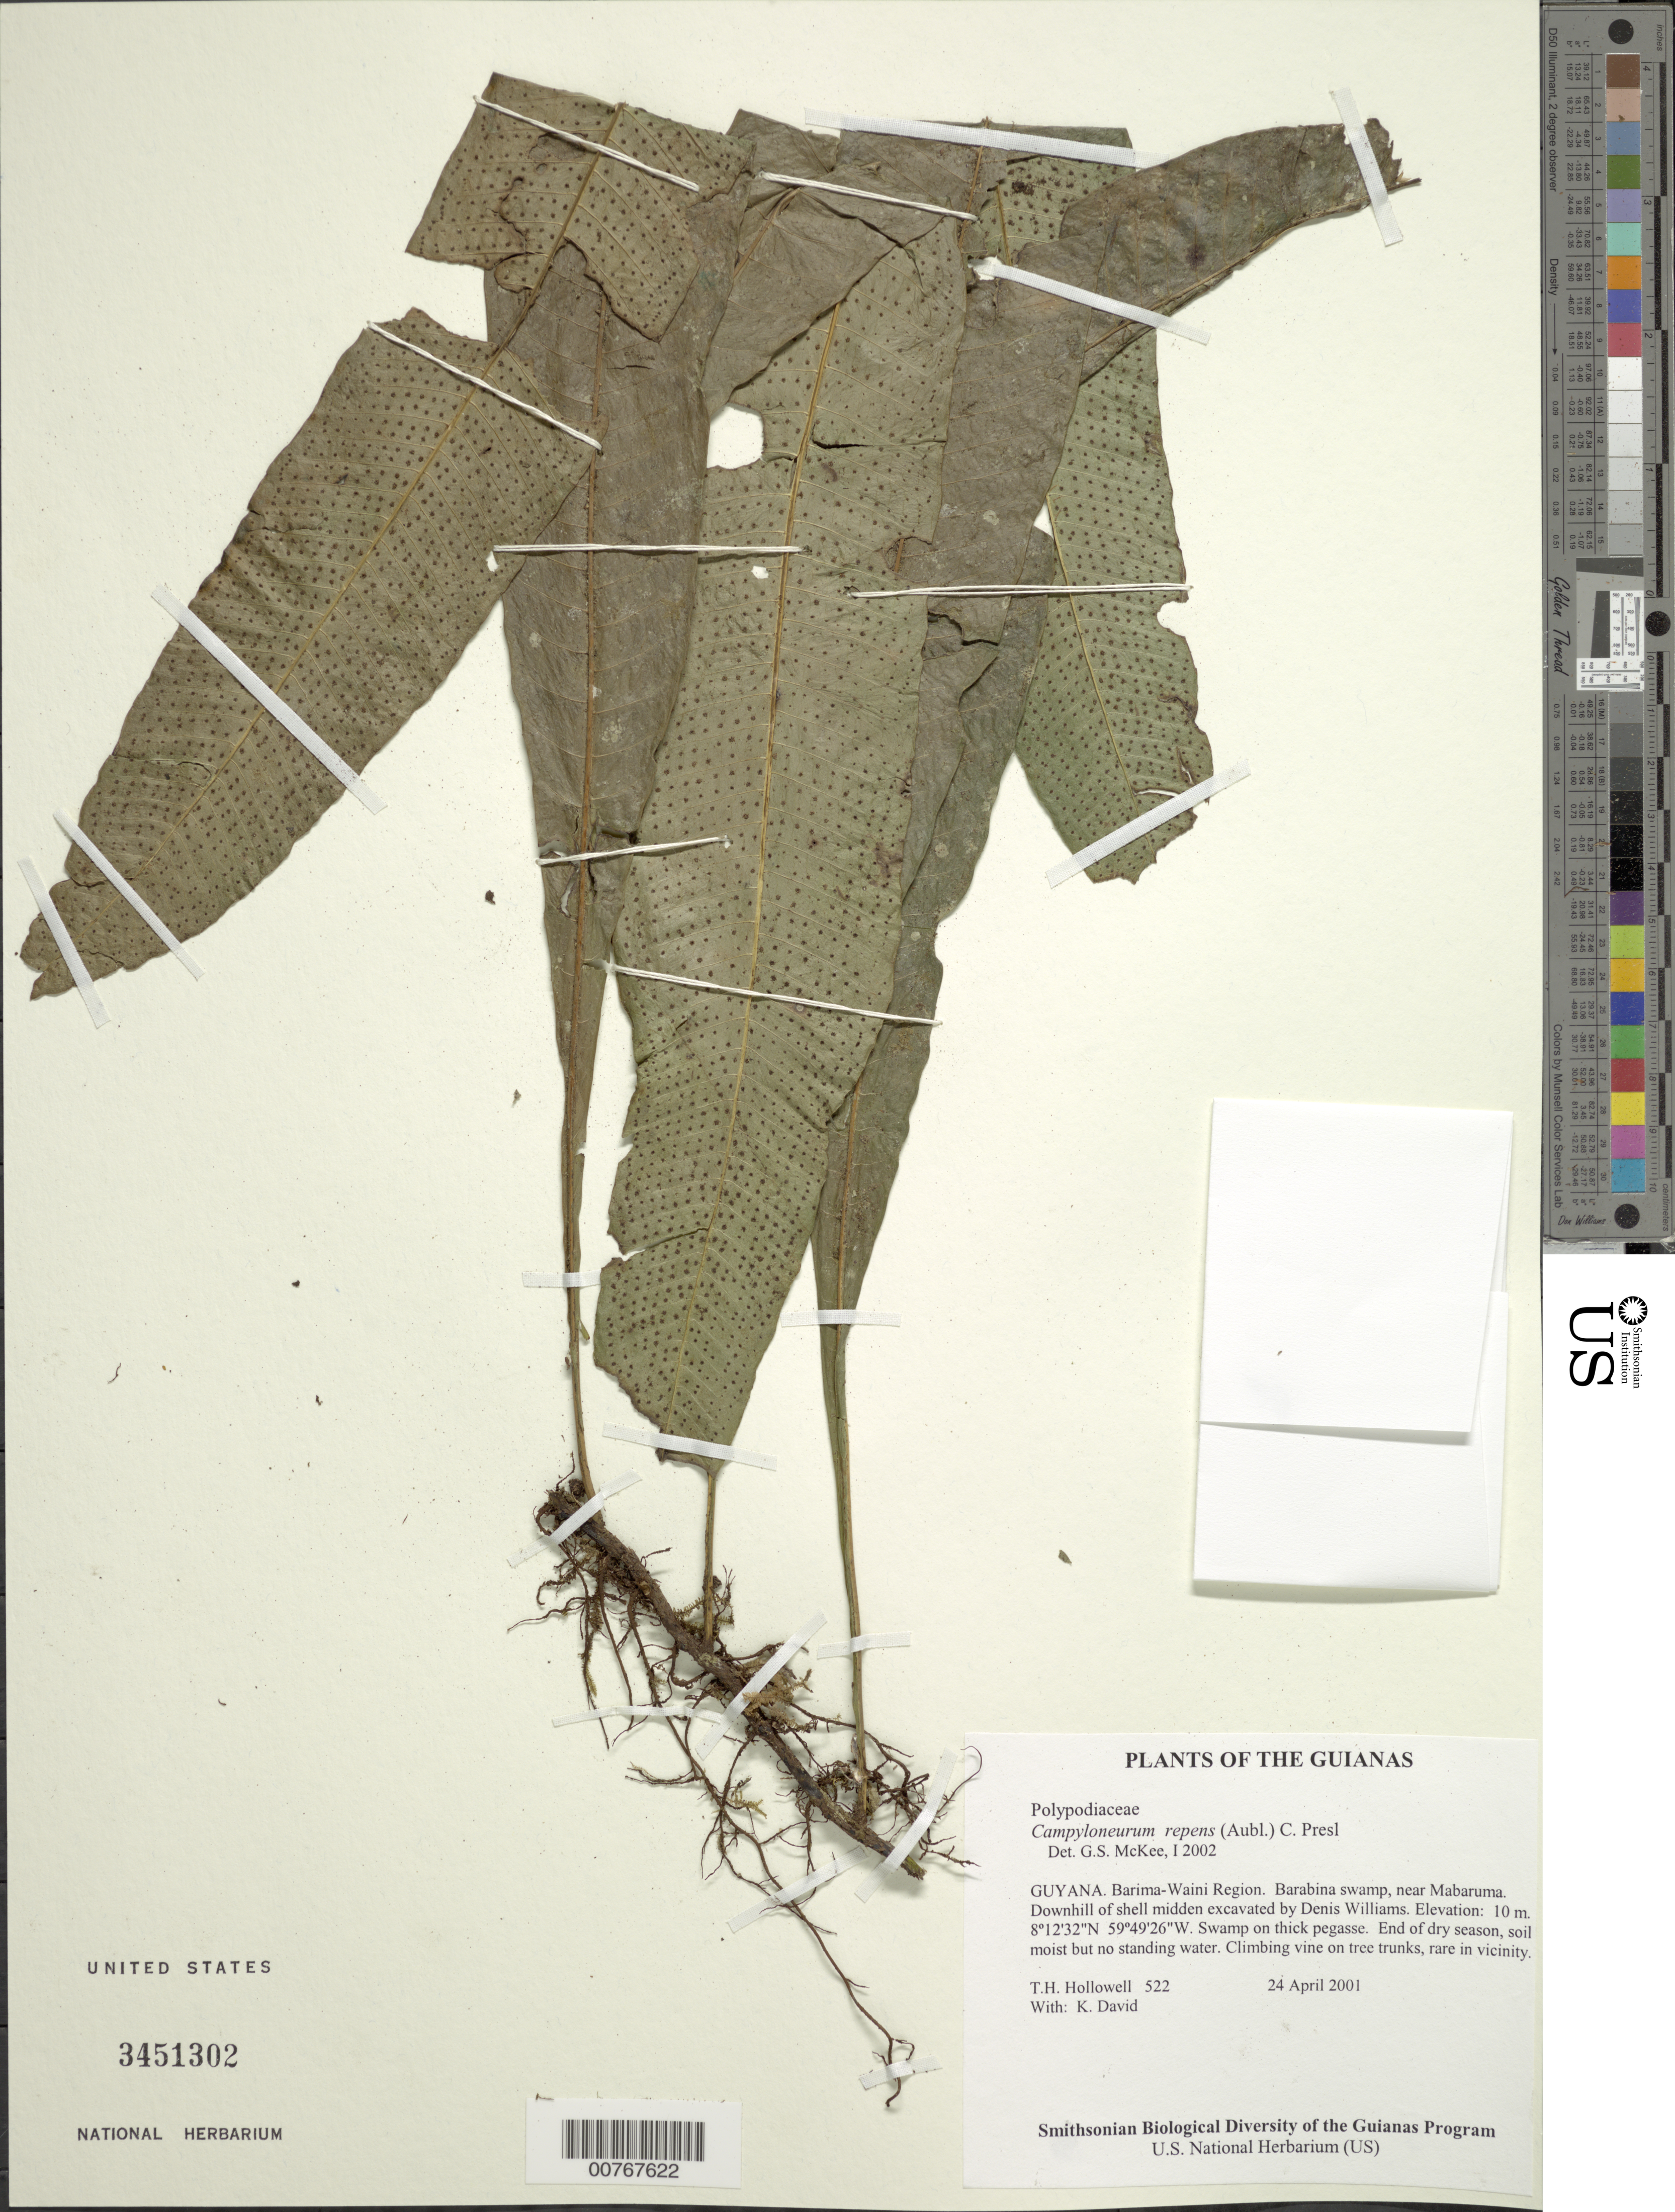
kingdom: Plantae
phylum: Tracheophyta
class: Polypodiopsida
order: Polypodiales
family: Polypodiaceae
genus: Campyloneurum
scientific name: Campyloneurum repens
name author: (Aubl.) C. Presl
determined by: McKee, G. S., (US), NMNH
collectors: T. Hollowell & K. David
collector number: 522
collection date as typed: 24 April 2001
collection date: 2001-04-24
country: Guyana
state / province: Barima-Waini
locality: Barabina swamp, near Mabaruma. Downhill of shell midden excavated by Denis Williams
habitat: Swamp on thick pegasse. End of dry season, soil moist but no standing water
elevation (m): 10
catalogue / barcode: US 3451302